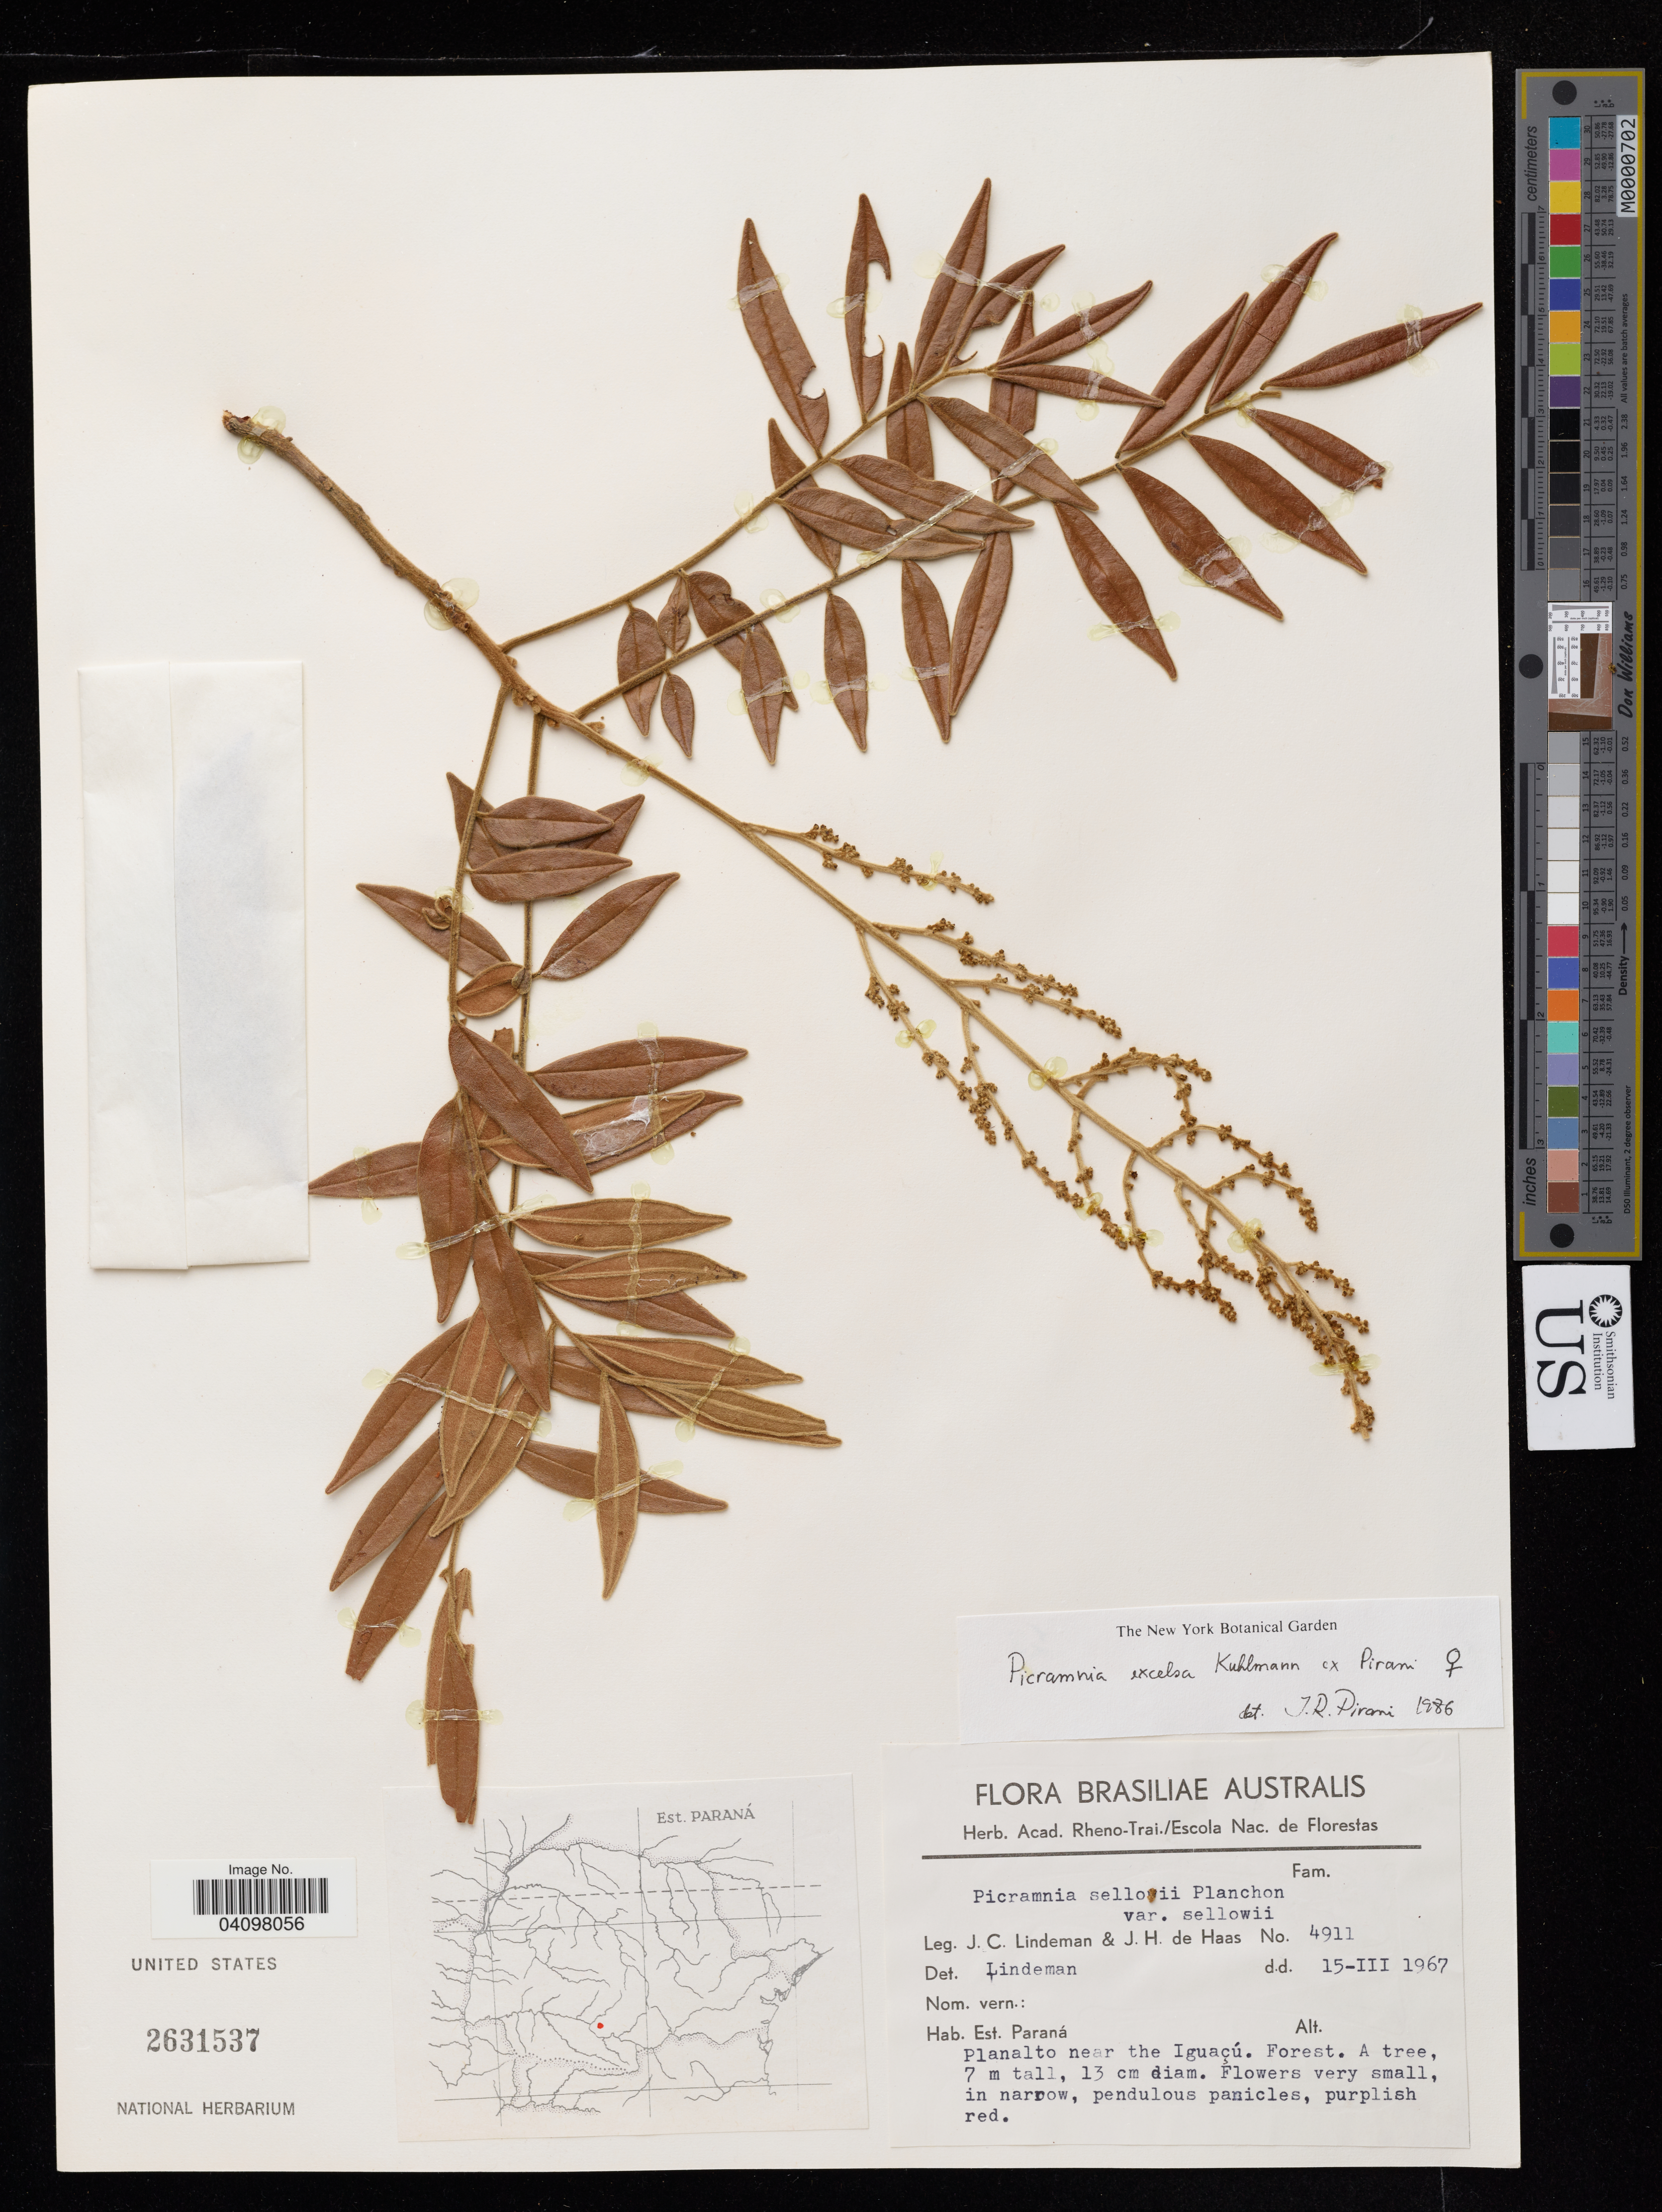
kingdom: Plantae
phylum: Tracheophyta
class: Magnoliopsida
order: Picramniales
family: Picramniaceae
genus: Picramnia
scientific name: Picramnia excelsa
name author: Kuhlm. ex Pirani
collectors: J. Lindemann & J. Dehaas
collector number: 4911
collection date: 1967-03-15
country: Brazil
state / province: Paraná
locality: Planalto near the Iguaçú.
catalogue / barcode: US 2631537